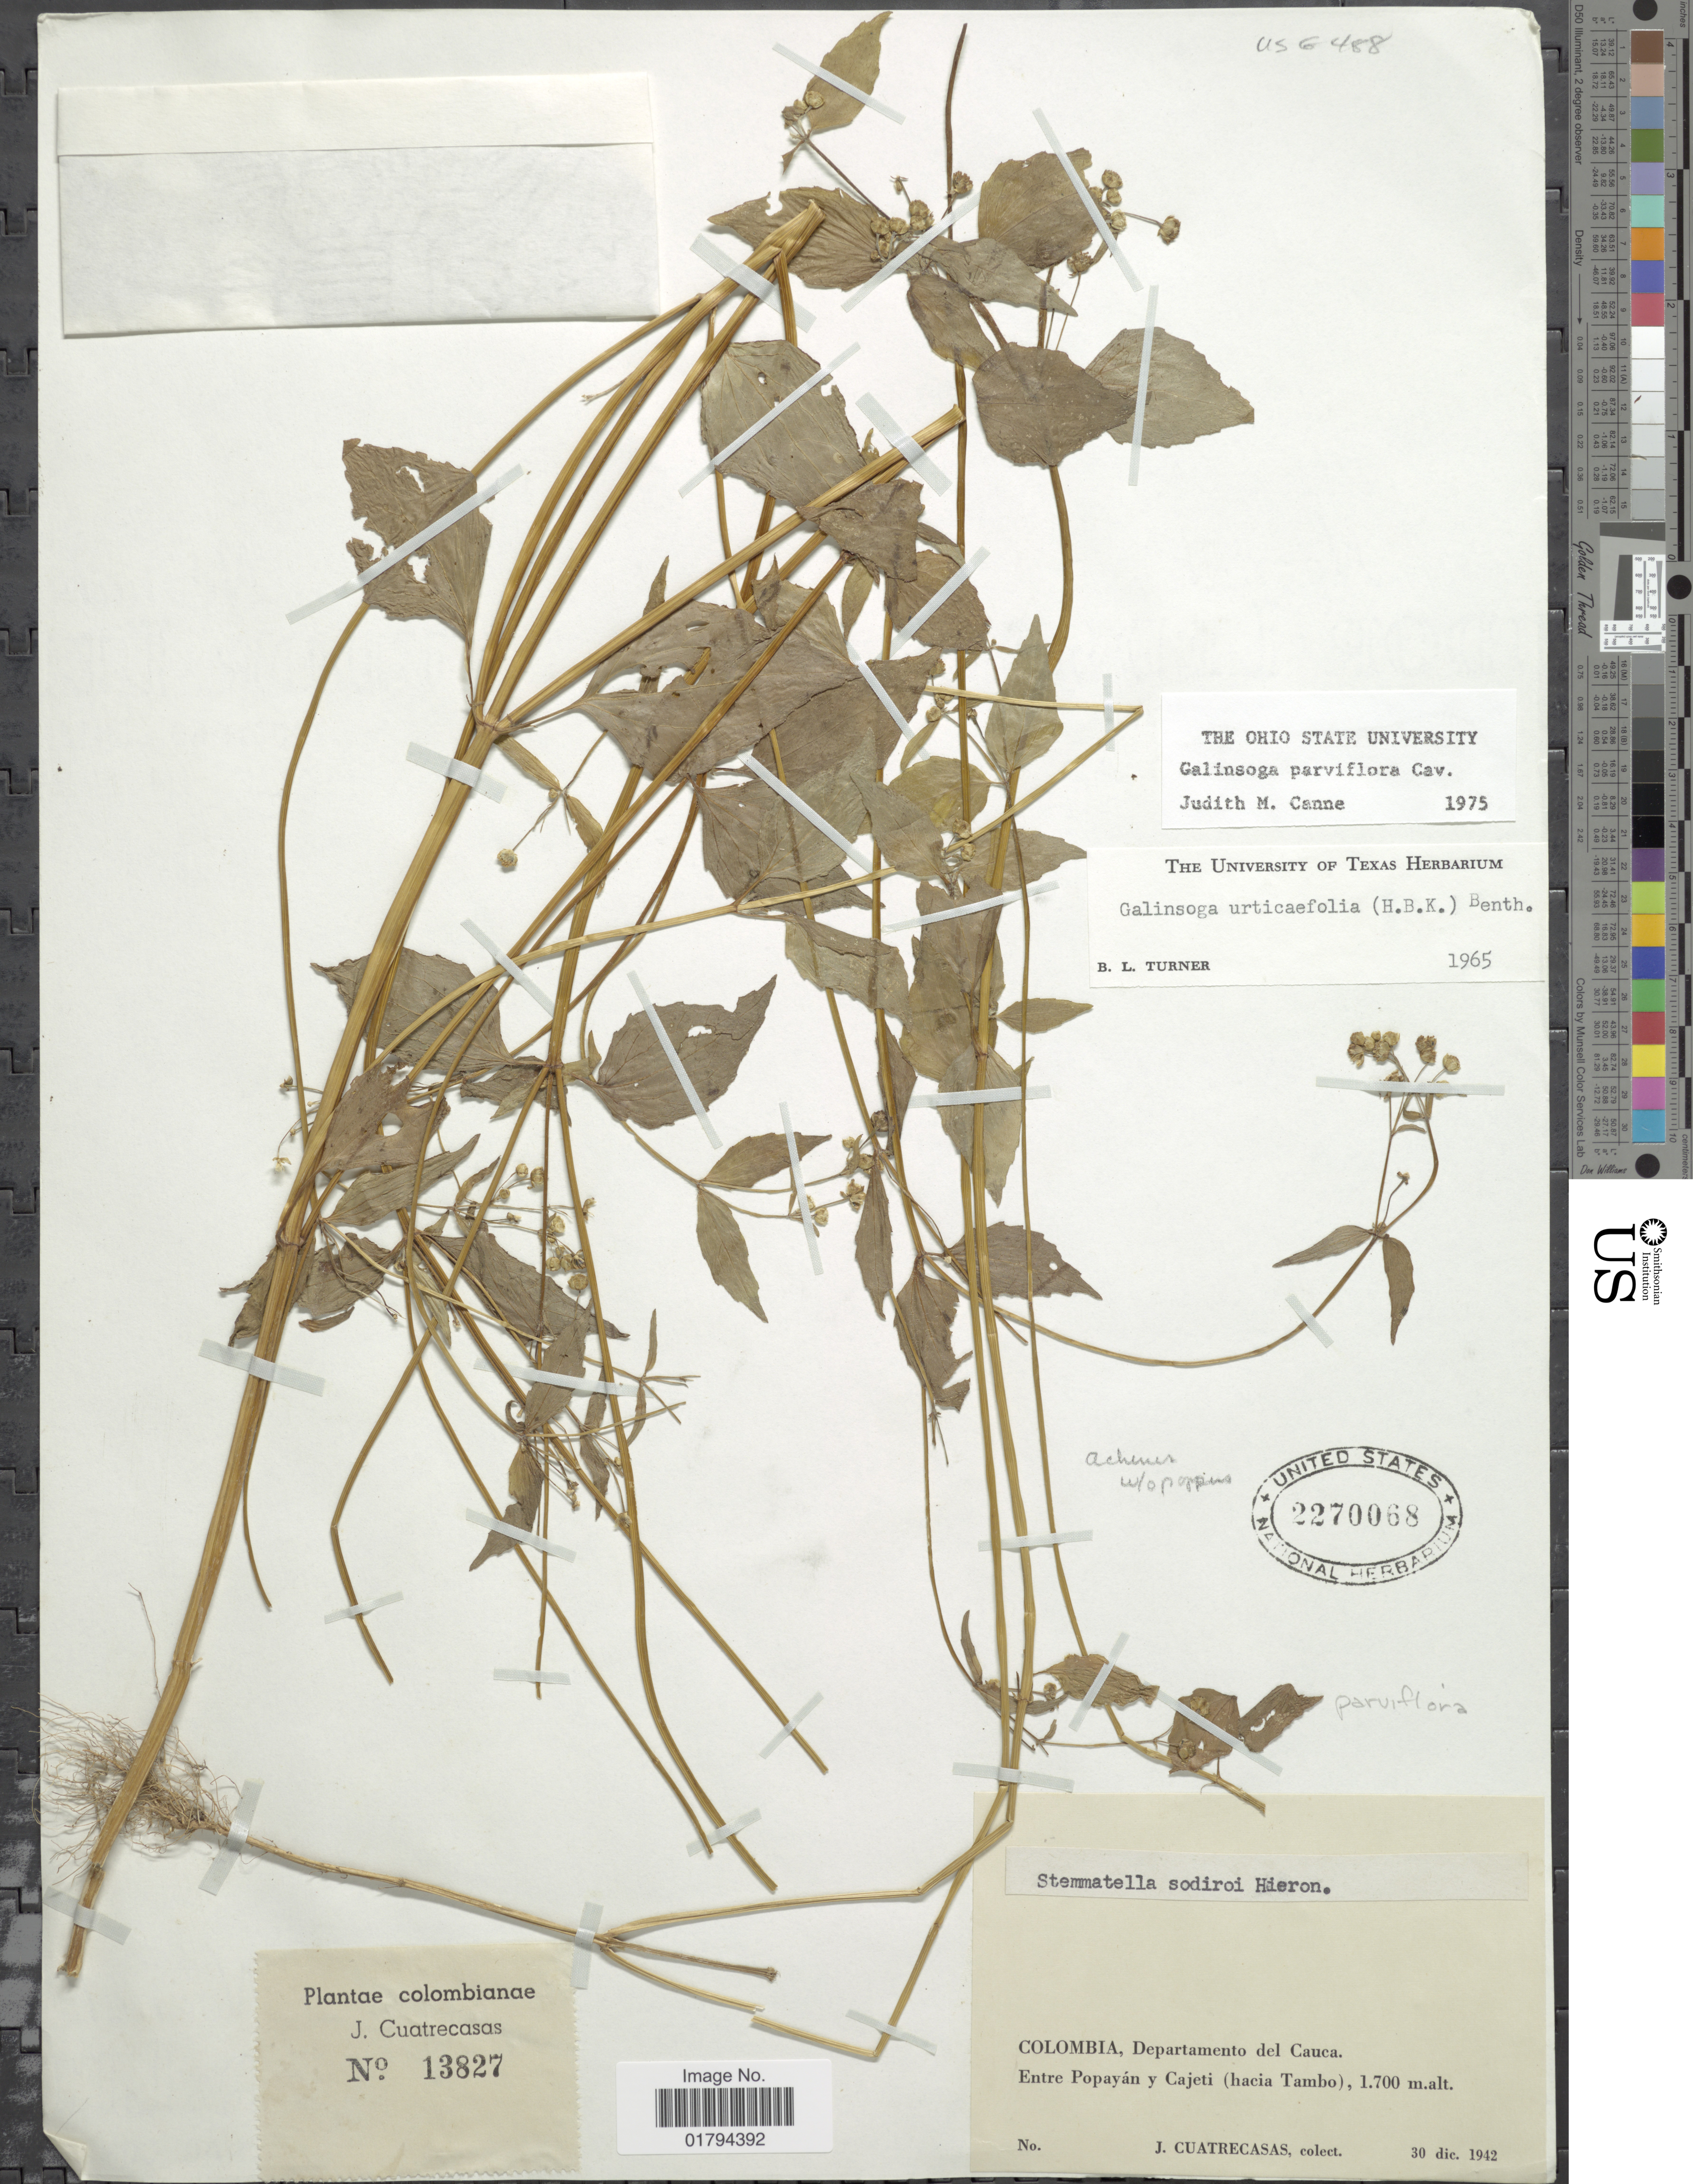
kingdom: Plantae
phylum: Tracheophyta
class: Magnoliopsida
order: Asterales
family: Asteraceae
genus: Galinsoga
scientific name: Galinsoga parviflora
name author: Cav.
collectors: J. Cuatrecasas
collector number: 13827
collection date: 1942-12-30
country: Colombia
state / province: Cauca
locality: Entre Popayan y Cajeti (hacia Tambo).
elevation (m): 1700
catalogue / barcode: US 2270068